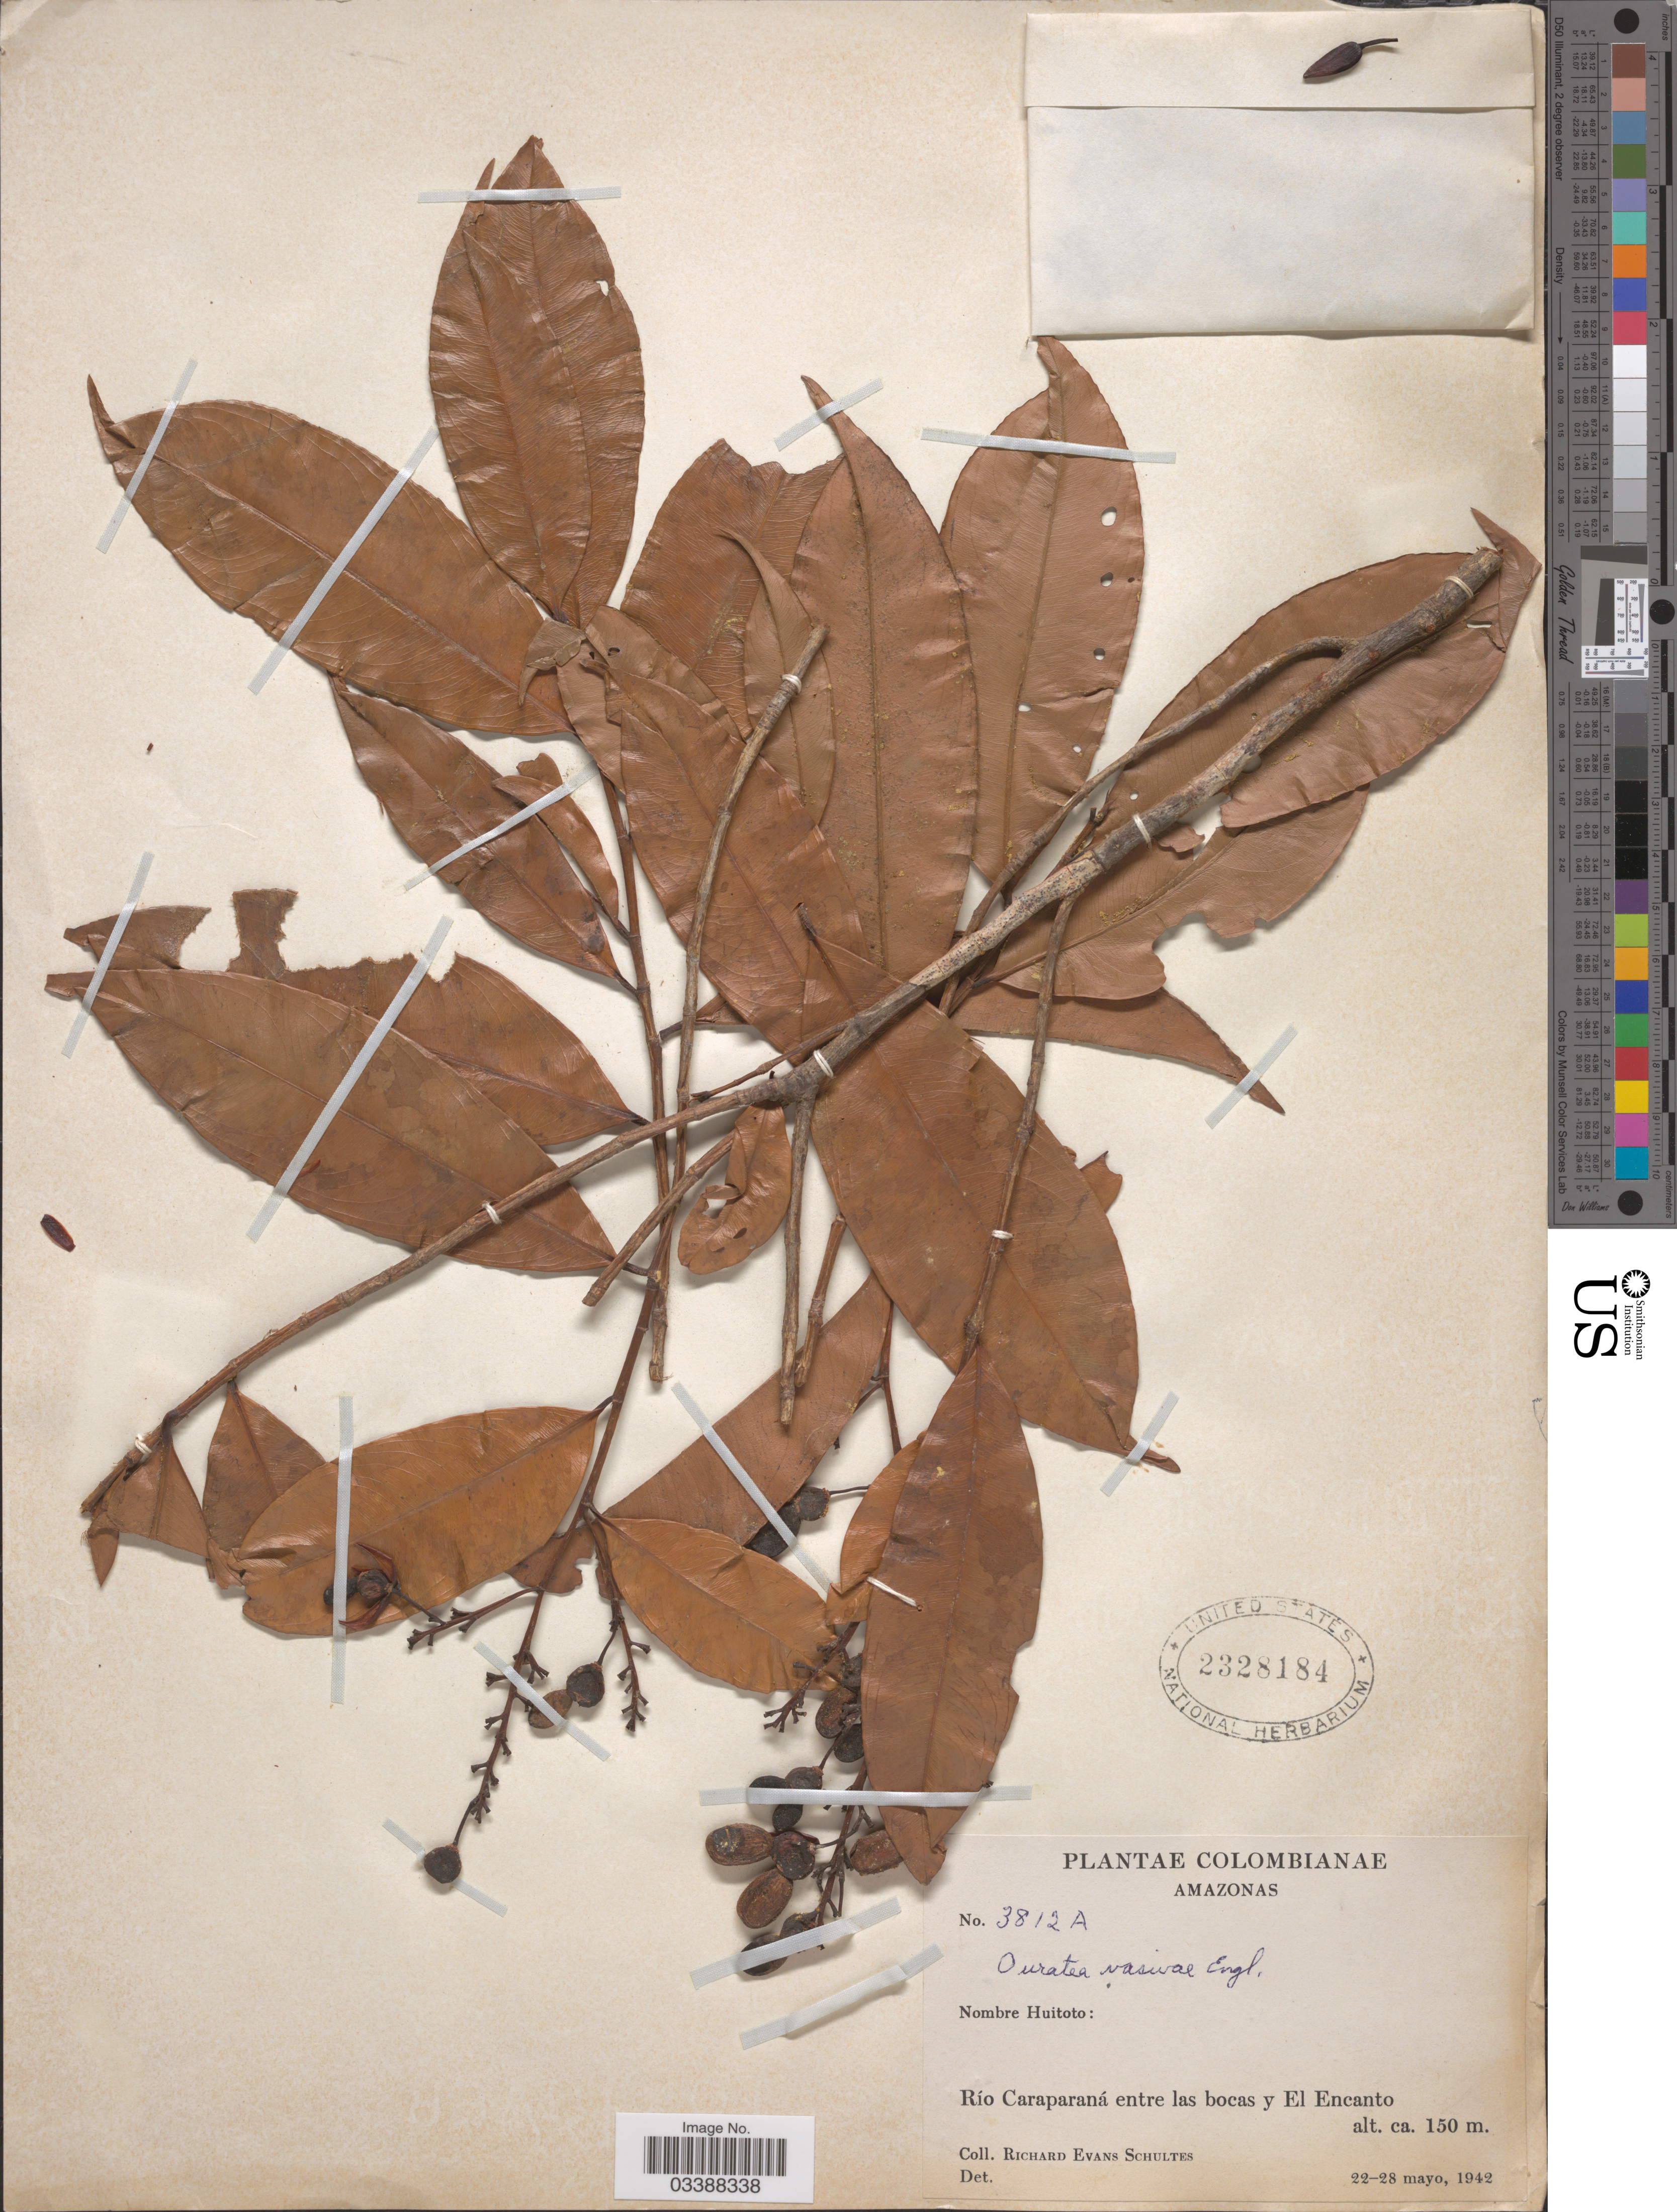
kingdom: Plantae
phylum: Tracheophyta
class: Magnoliopsida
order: Malpighiales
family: Ochnaceae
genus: Ouratea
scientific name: Ouratea vasivae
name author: Spruce ex Engl.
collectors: R. E. Schultes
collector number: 3812 A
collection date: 1942-05-22/1942-05-28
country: Colombia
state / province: Amazônas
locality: Río Caraparaná entre las bocas y El Encanto.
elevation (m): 150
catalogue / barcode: US 2328184